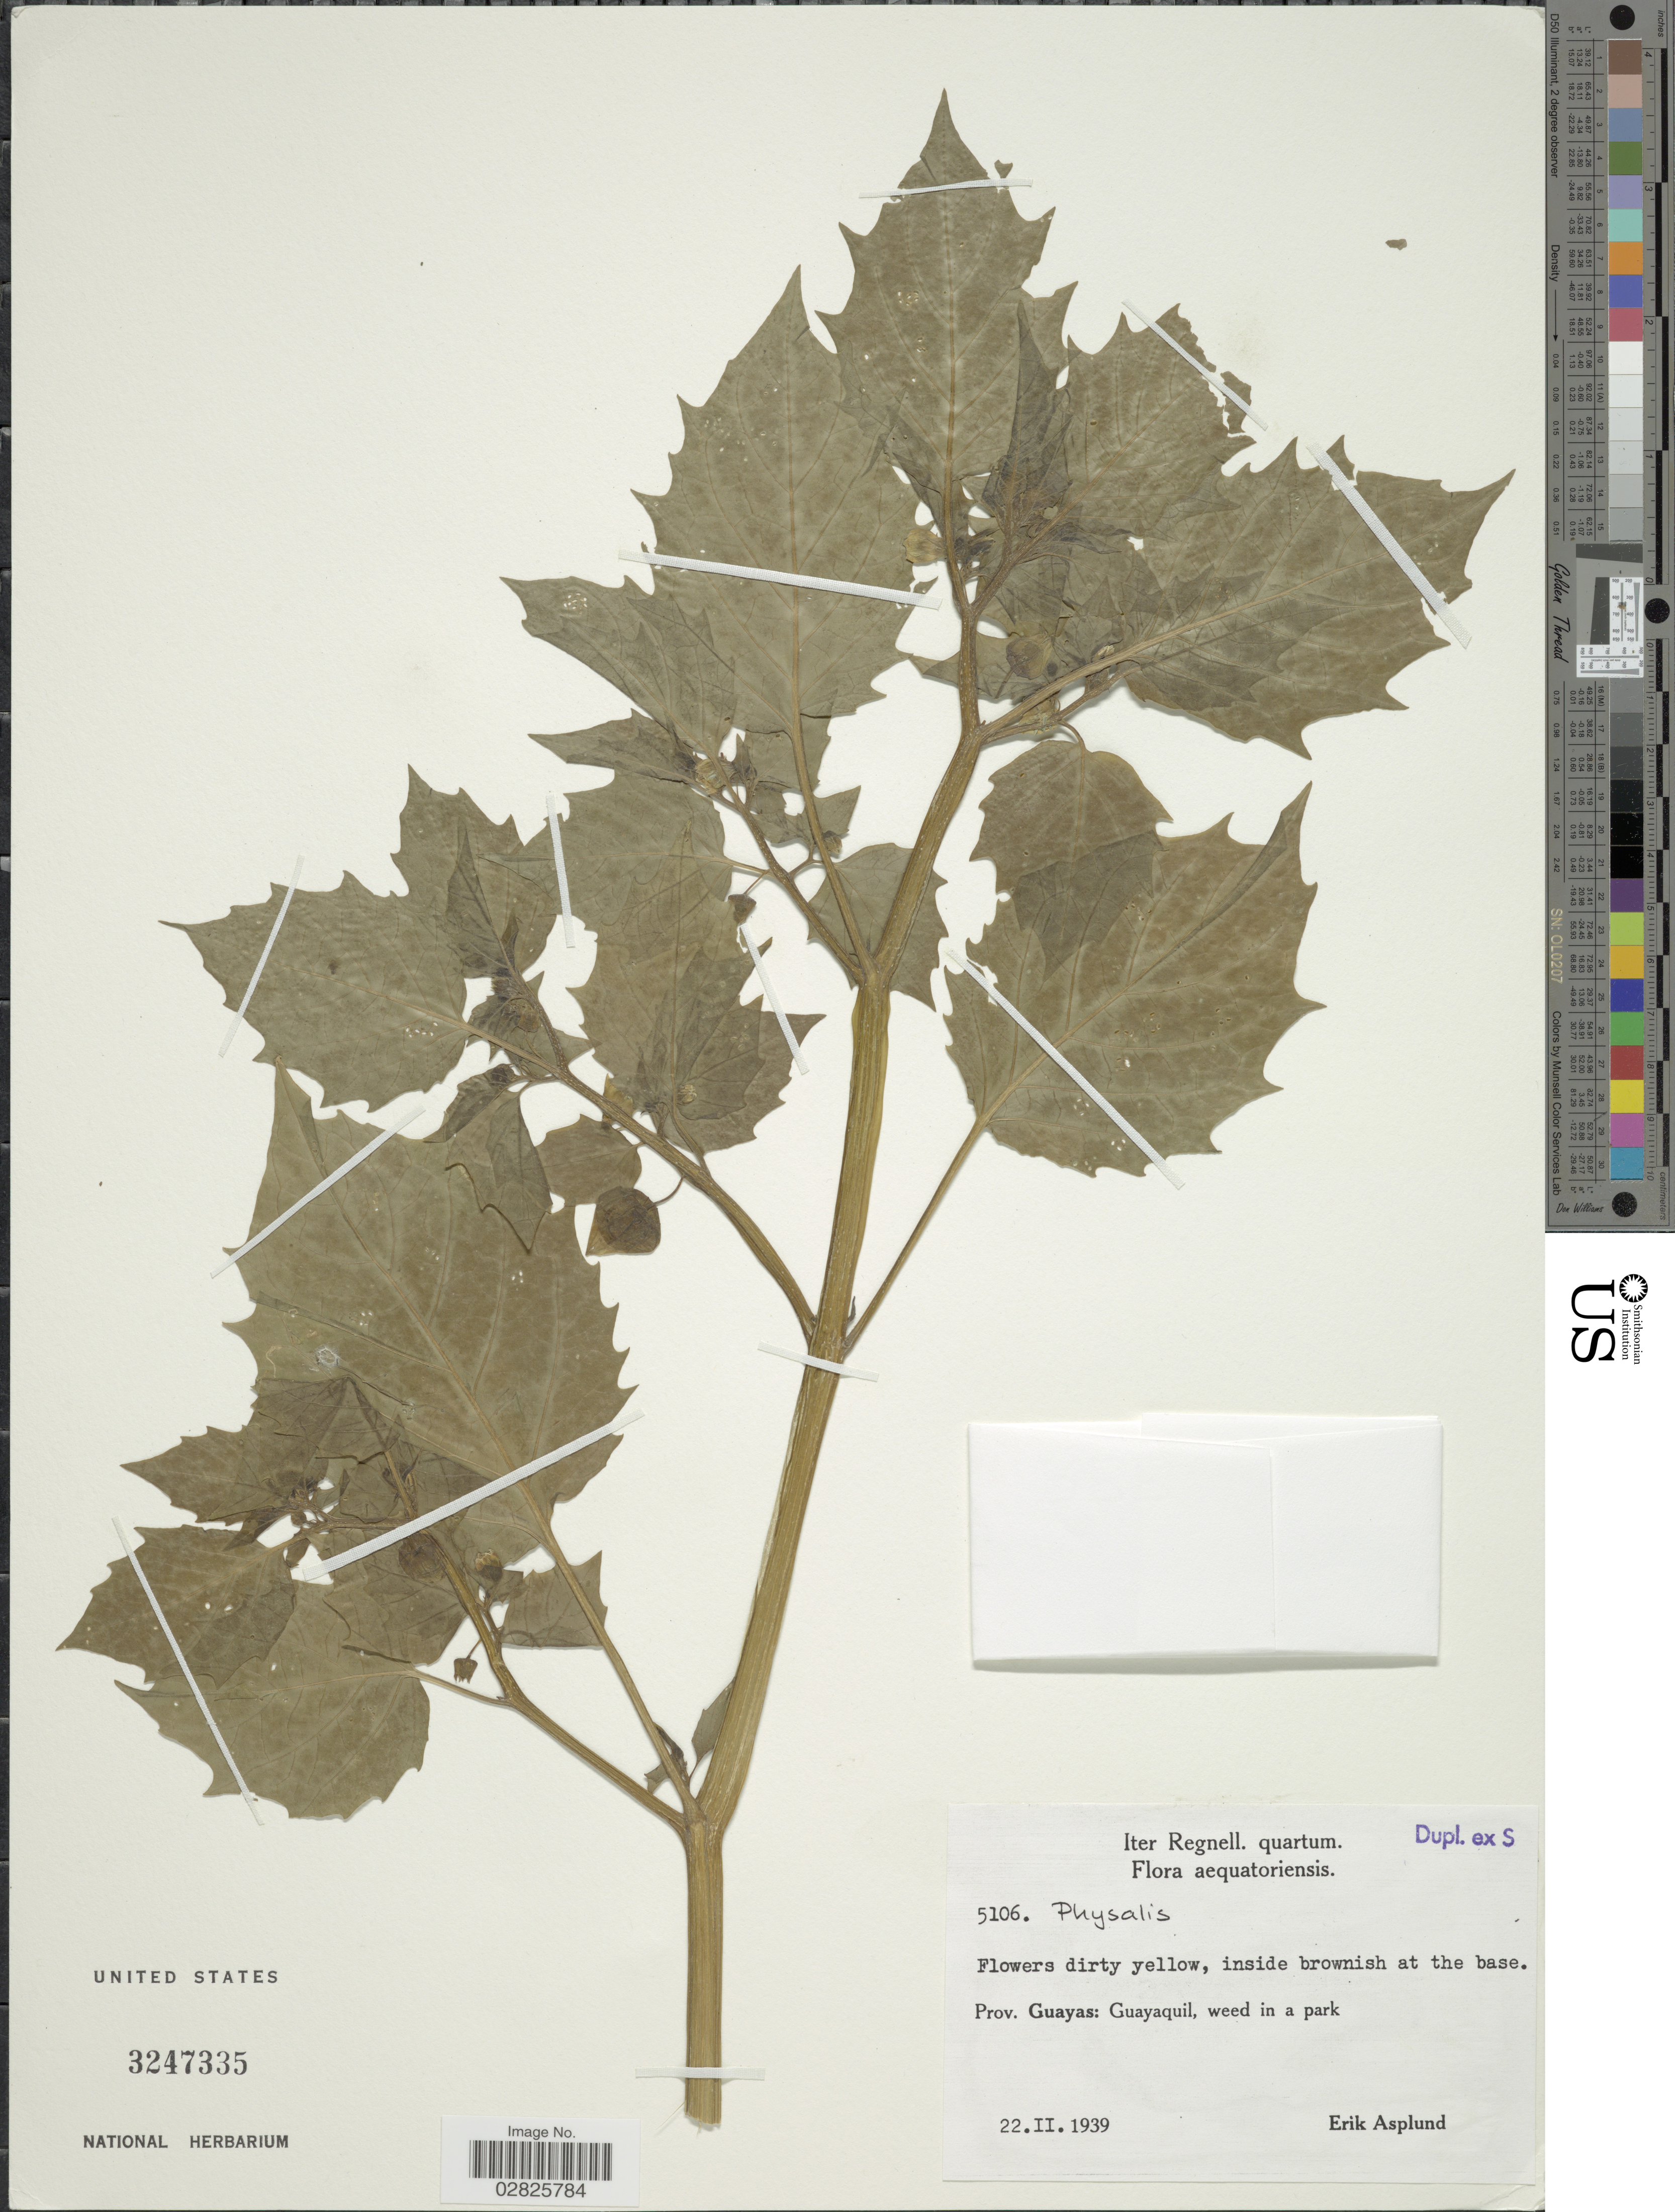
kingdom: Plantae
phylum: Tracheophyta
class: Magnoliopsida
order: Solanales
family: Solanaceae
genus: Physalis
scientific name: Physalis sp.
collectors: E. Asplund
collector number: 5106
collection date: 1939-02-22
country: Ecuador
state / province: Guayas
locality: Guayaquil, weed in a park. Aequatoriensis.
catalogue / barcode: US 3247335